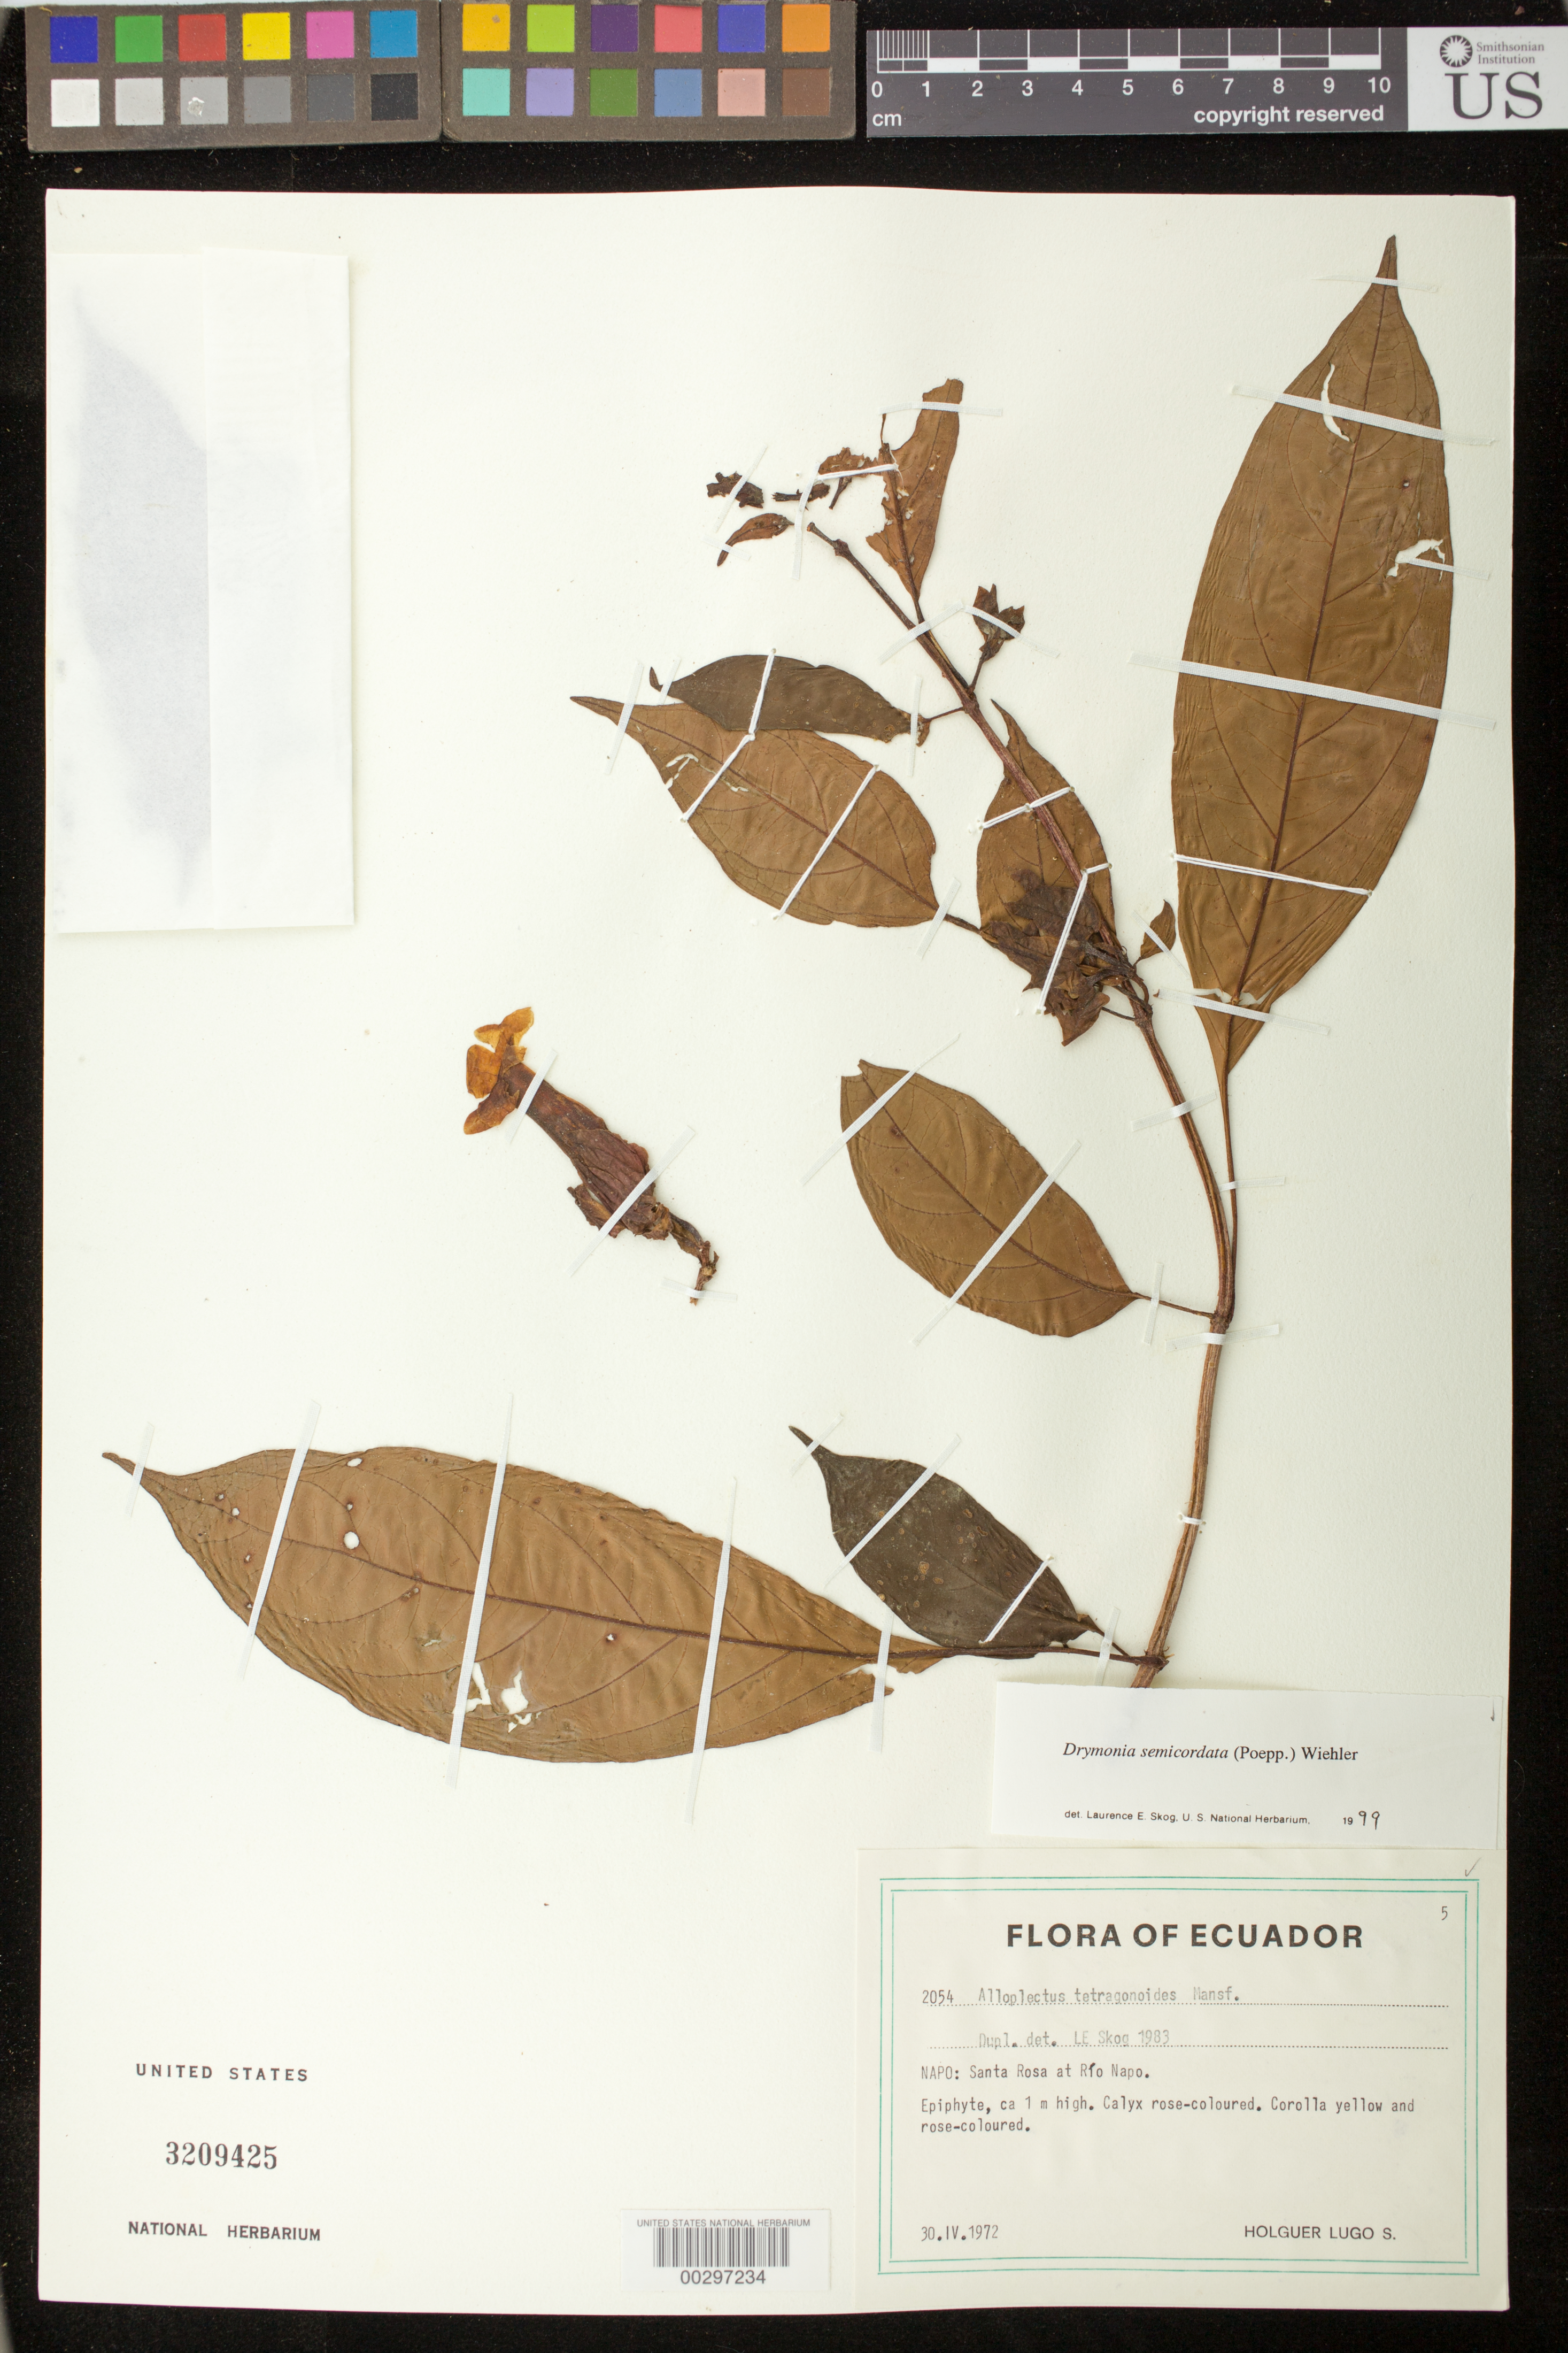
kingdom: Plantae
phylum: Tracheophyta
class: Magnoliopsida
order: Lamiales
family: Gesneriaceae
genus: Drymonia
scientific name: Drymonia semicordata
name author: (Poepp.) Wiehler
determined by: Skog, Laurence E.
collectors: H. Lugo S.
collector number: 2054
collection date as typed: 30 Apr 1972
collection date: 1972-04-30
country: Ecuador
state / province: Napo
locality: Santa Rosa at Río Napo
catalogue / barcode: US 3209425